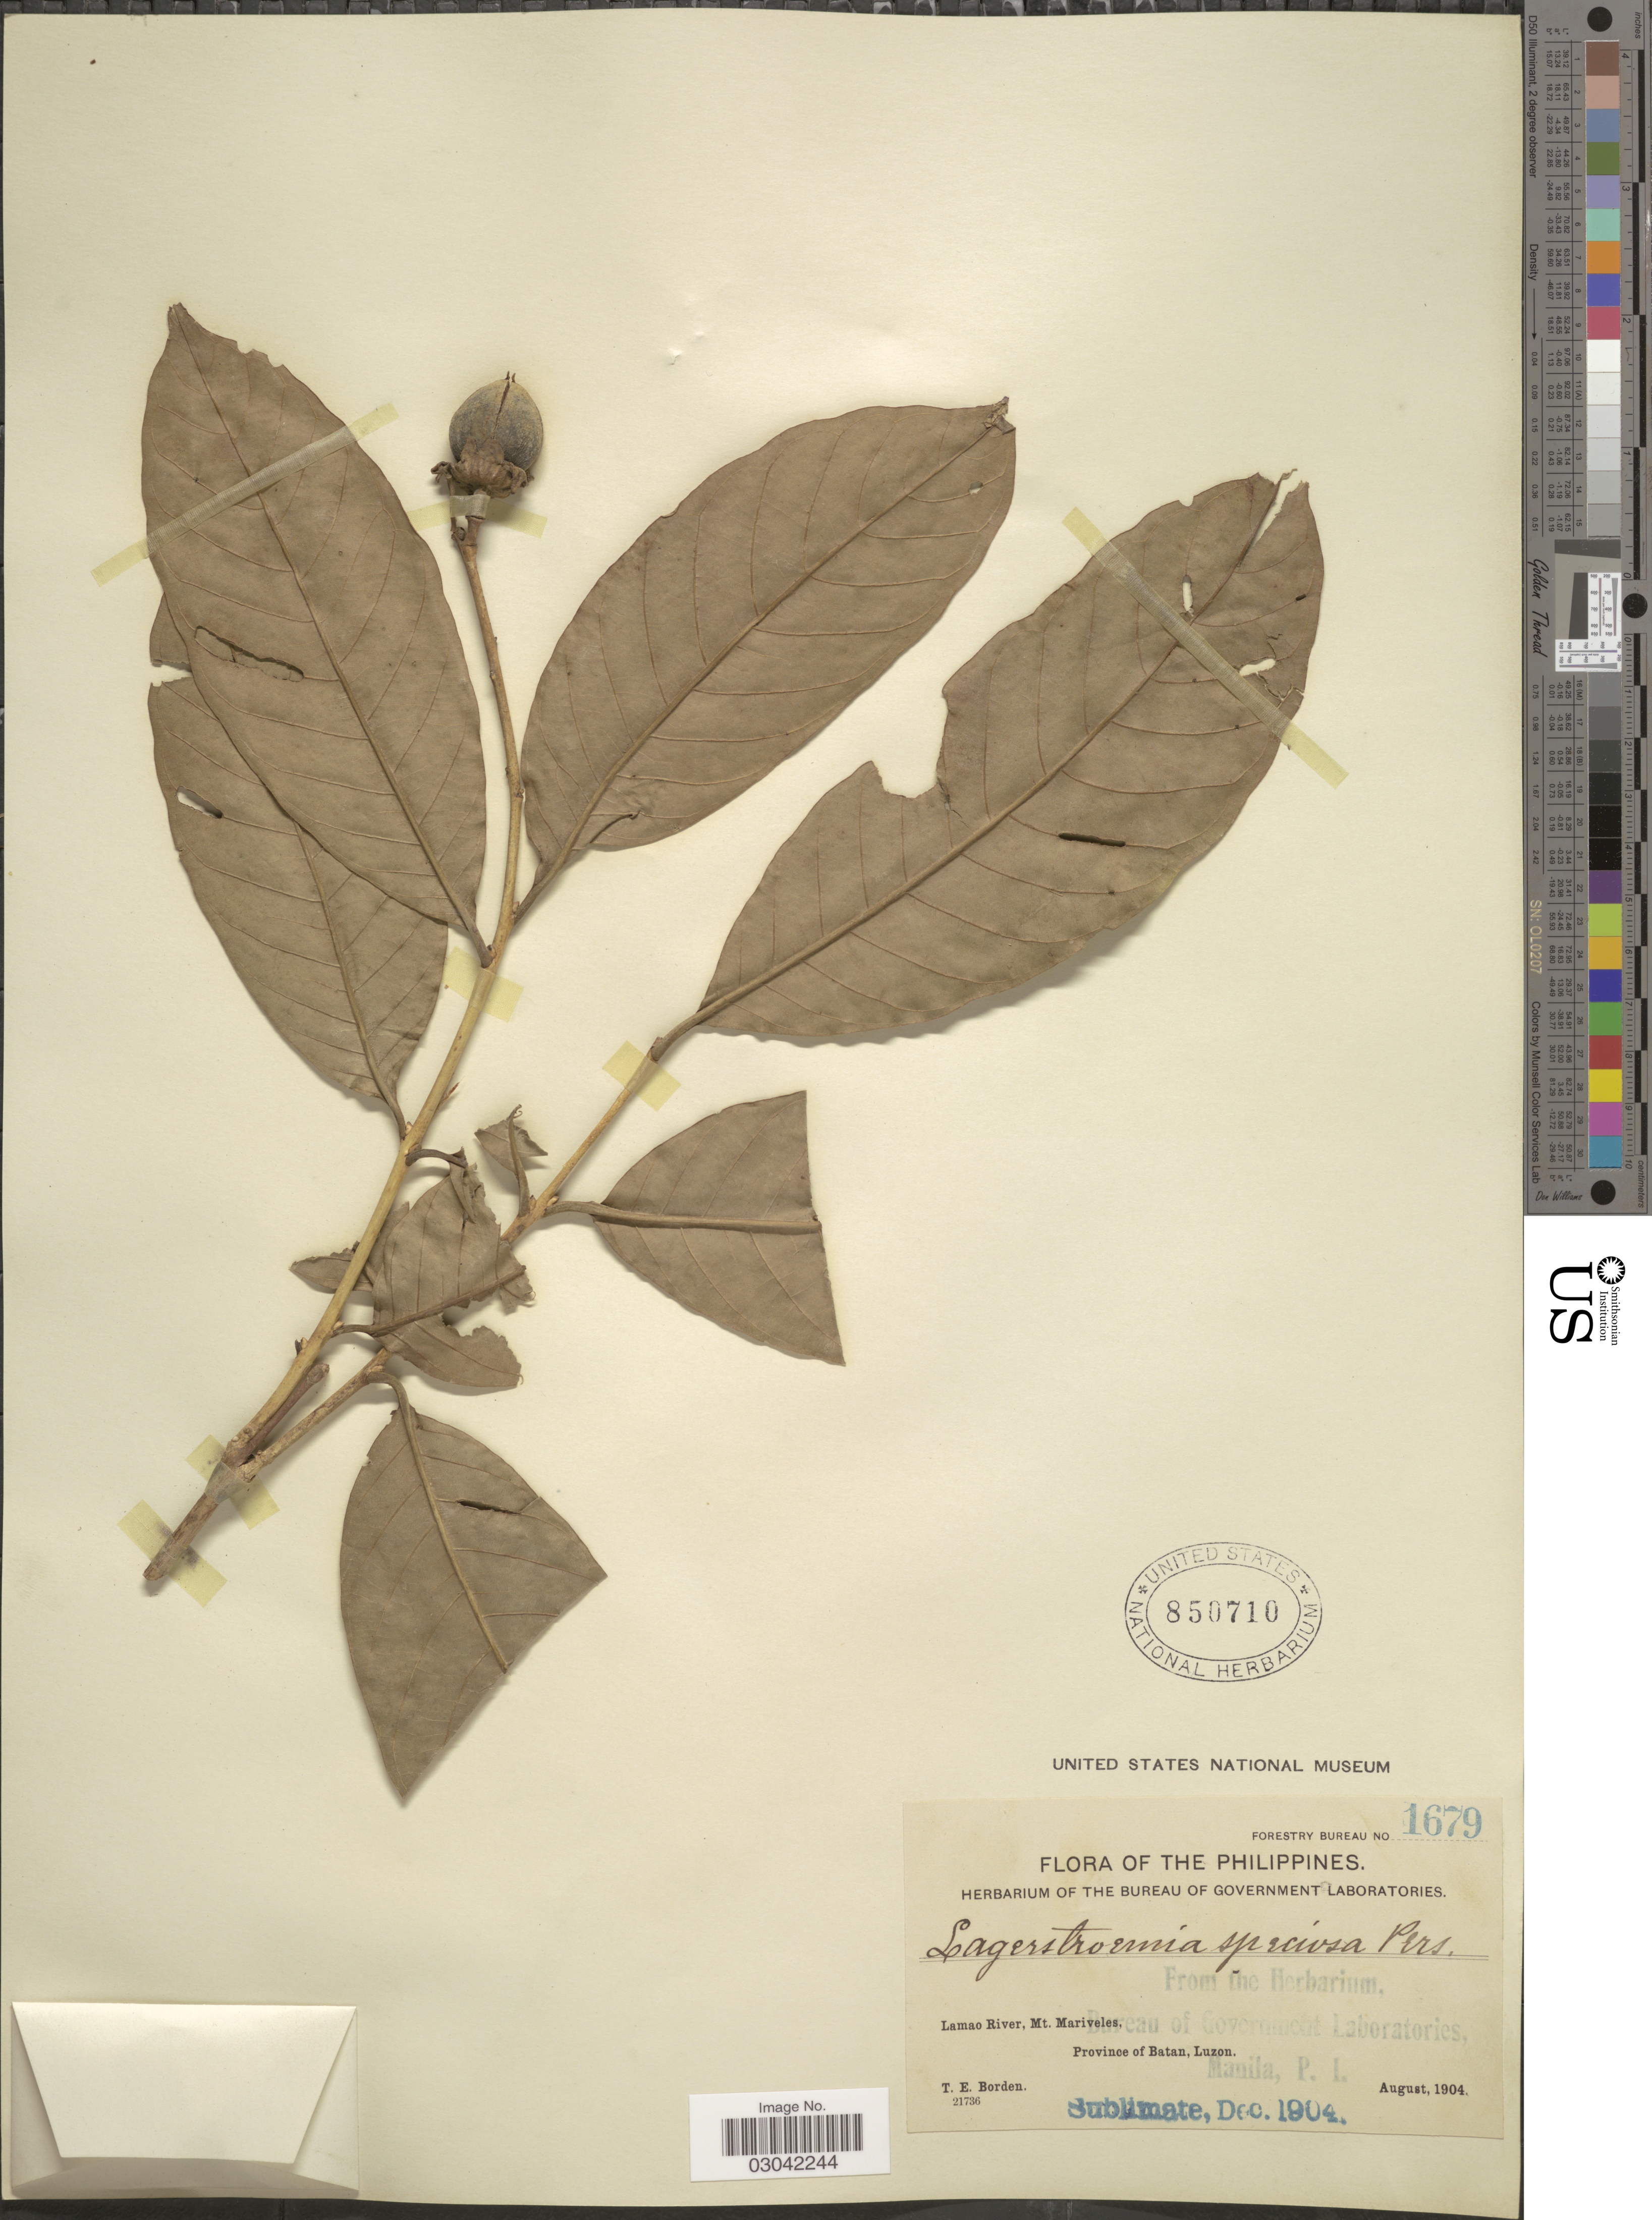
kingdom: Plantae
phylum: Tracheophyta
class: Magnoliopsida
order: Myrtales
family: Lythraceae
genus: Lagerstroemia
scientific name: Lagerstroemia speciosa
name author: (L.) Pers.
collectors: T. E. Borden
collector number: Forestry Bureau 1679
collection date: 1904-08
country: Philippines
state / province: Cagayan Valley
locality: Lamao River, Mt. Mariveles, Province of Batan, Luzon.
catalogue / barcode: US 850710